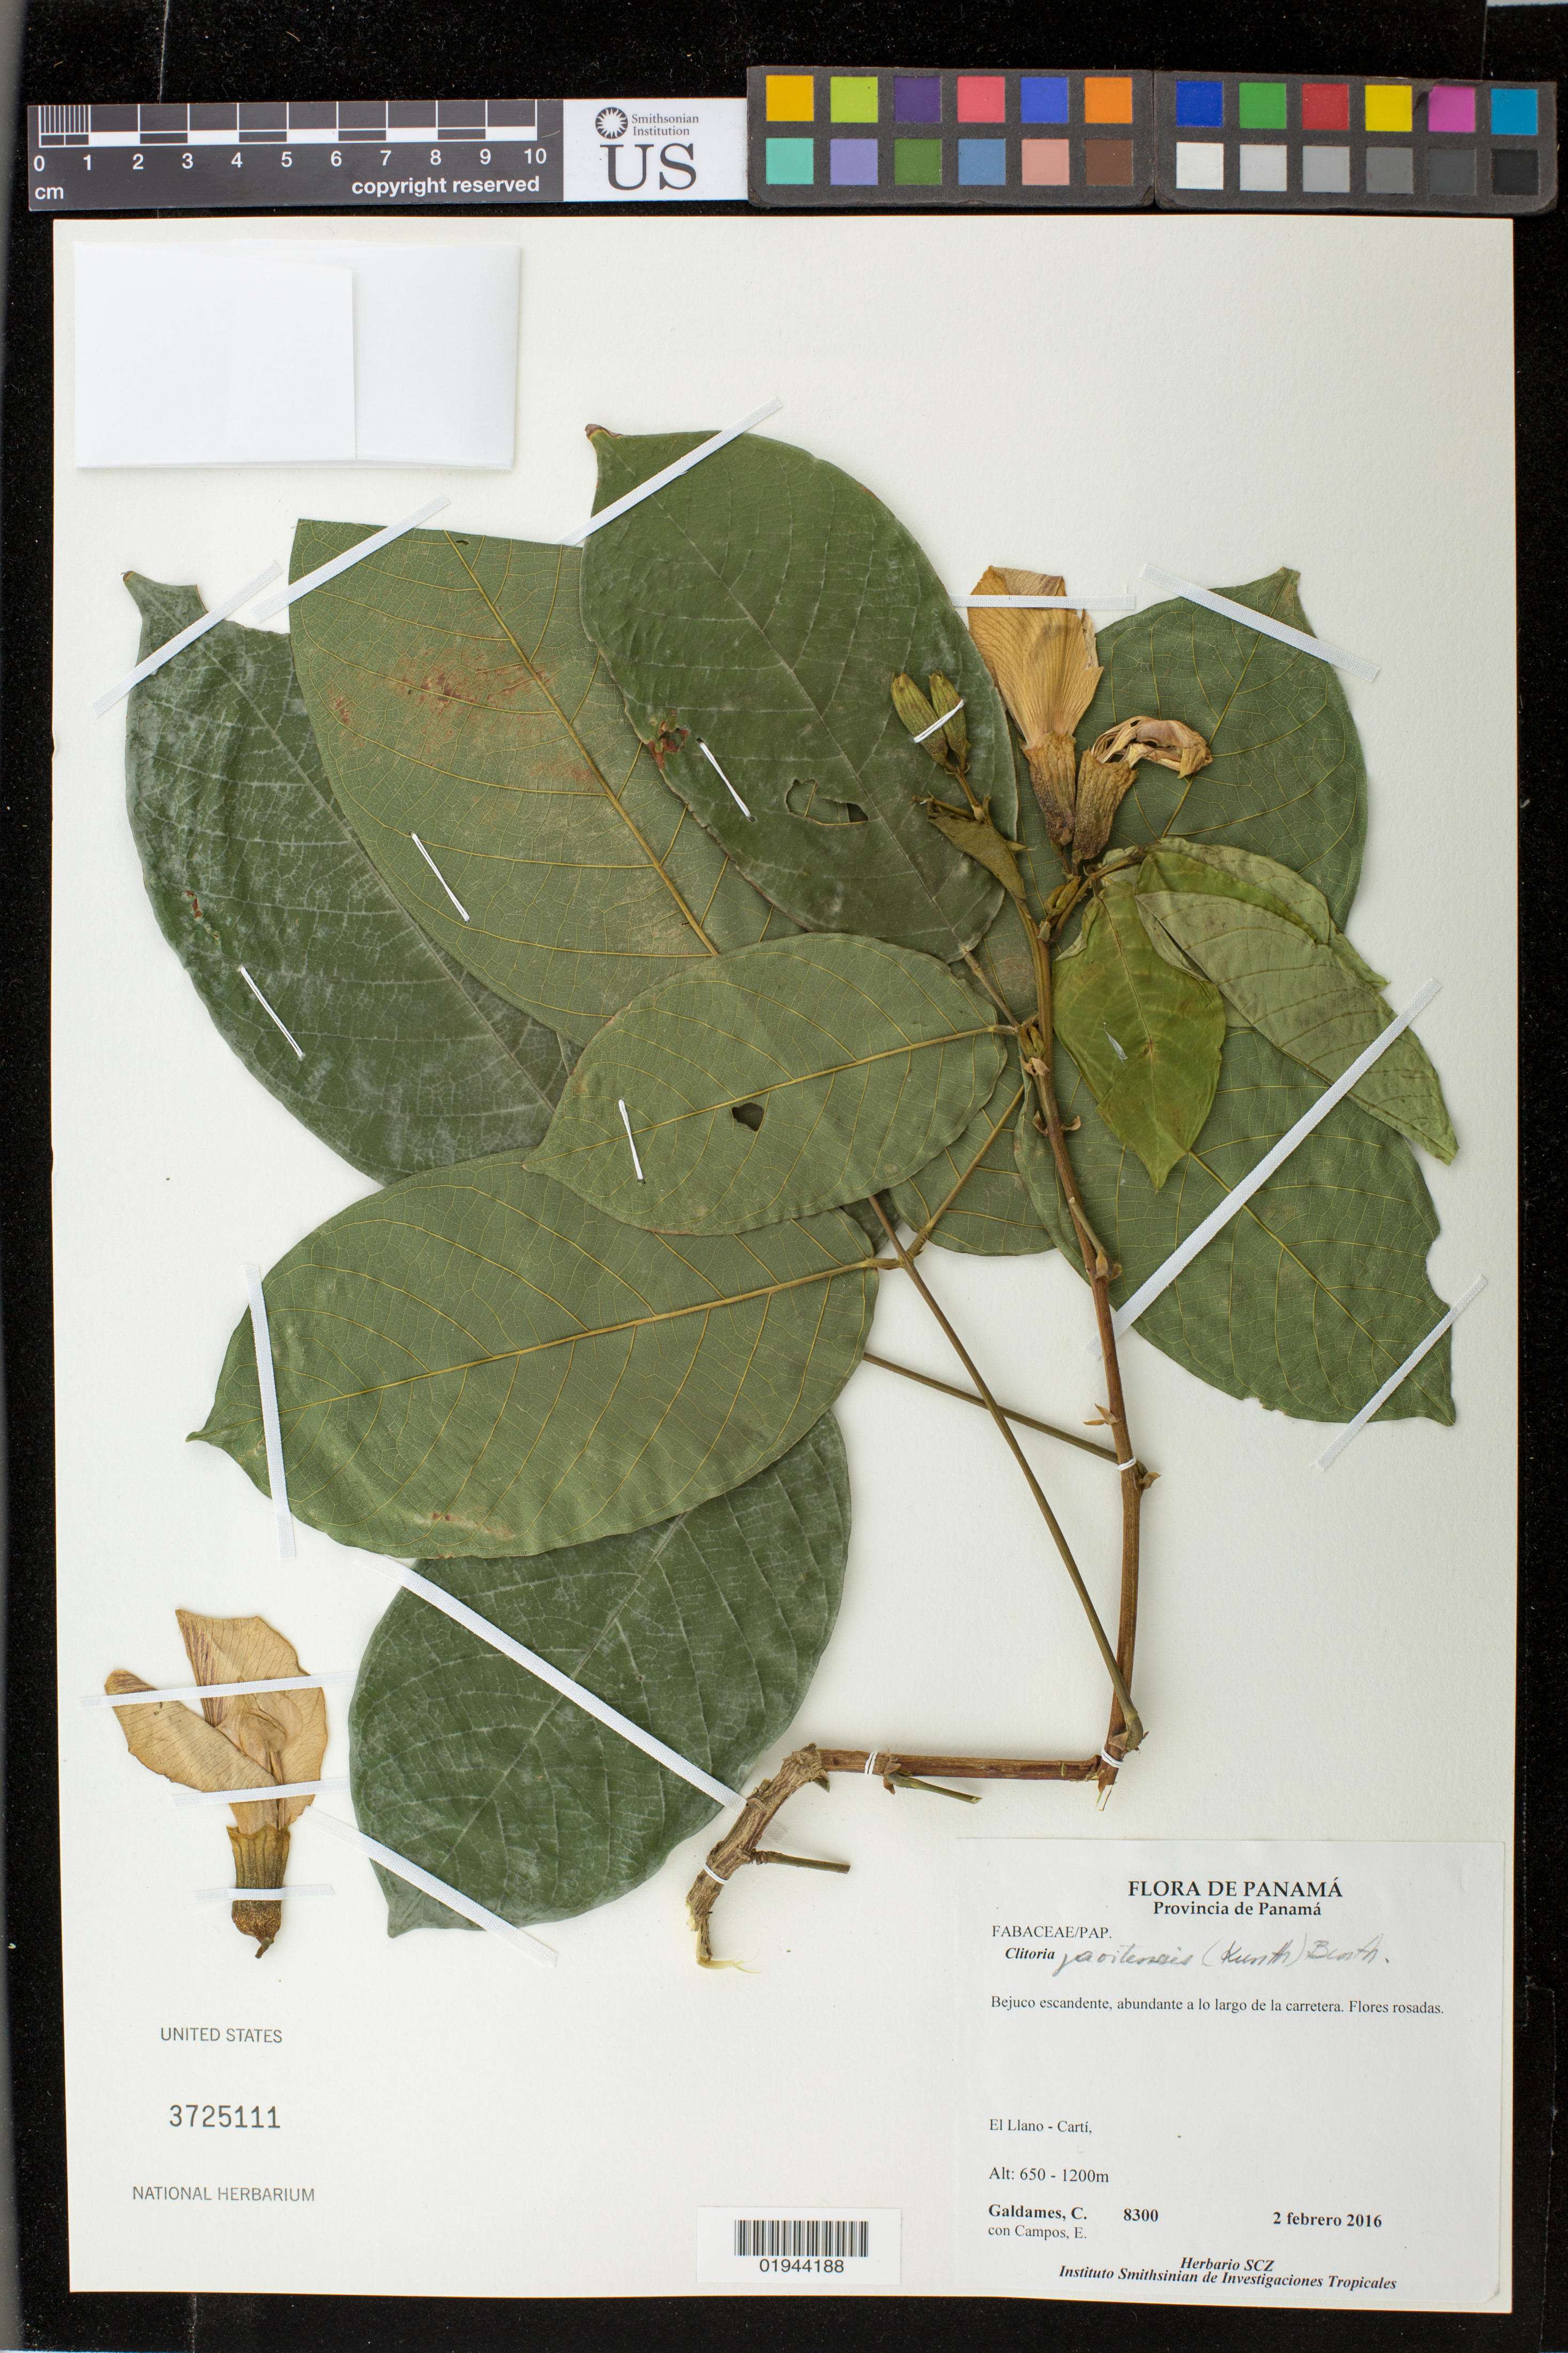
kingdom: Plantae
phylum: Tracheophyta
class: Magnoliopsida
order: Fabales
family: Fabaceae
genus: Clitoria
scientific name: Clitoria javitensis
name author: (Kunth) Benth.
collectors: C. Galdames & E. Campos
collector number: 8300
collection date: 2016-02-02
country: Panama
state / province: Panamá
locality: El Llano, Carti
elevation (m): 650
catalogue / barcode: US 3725111